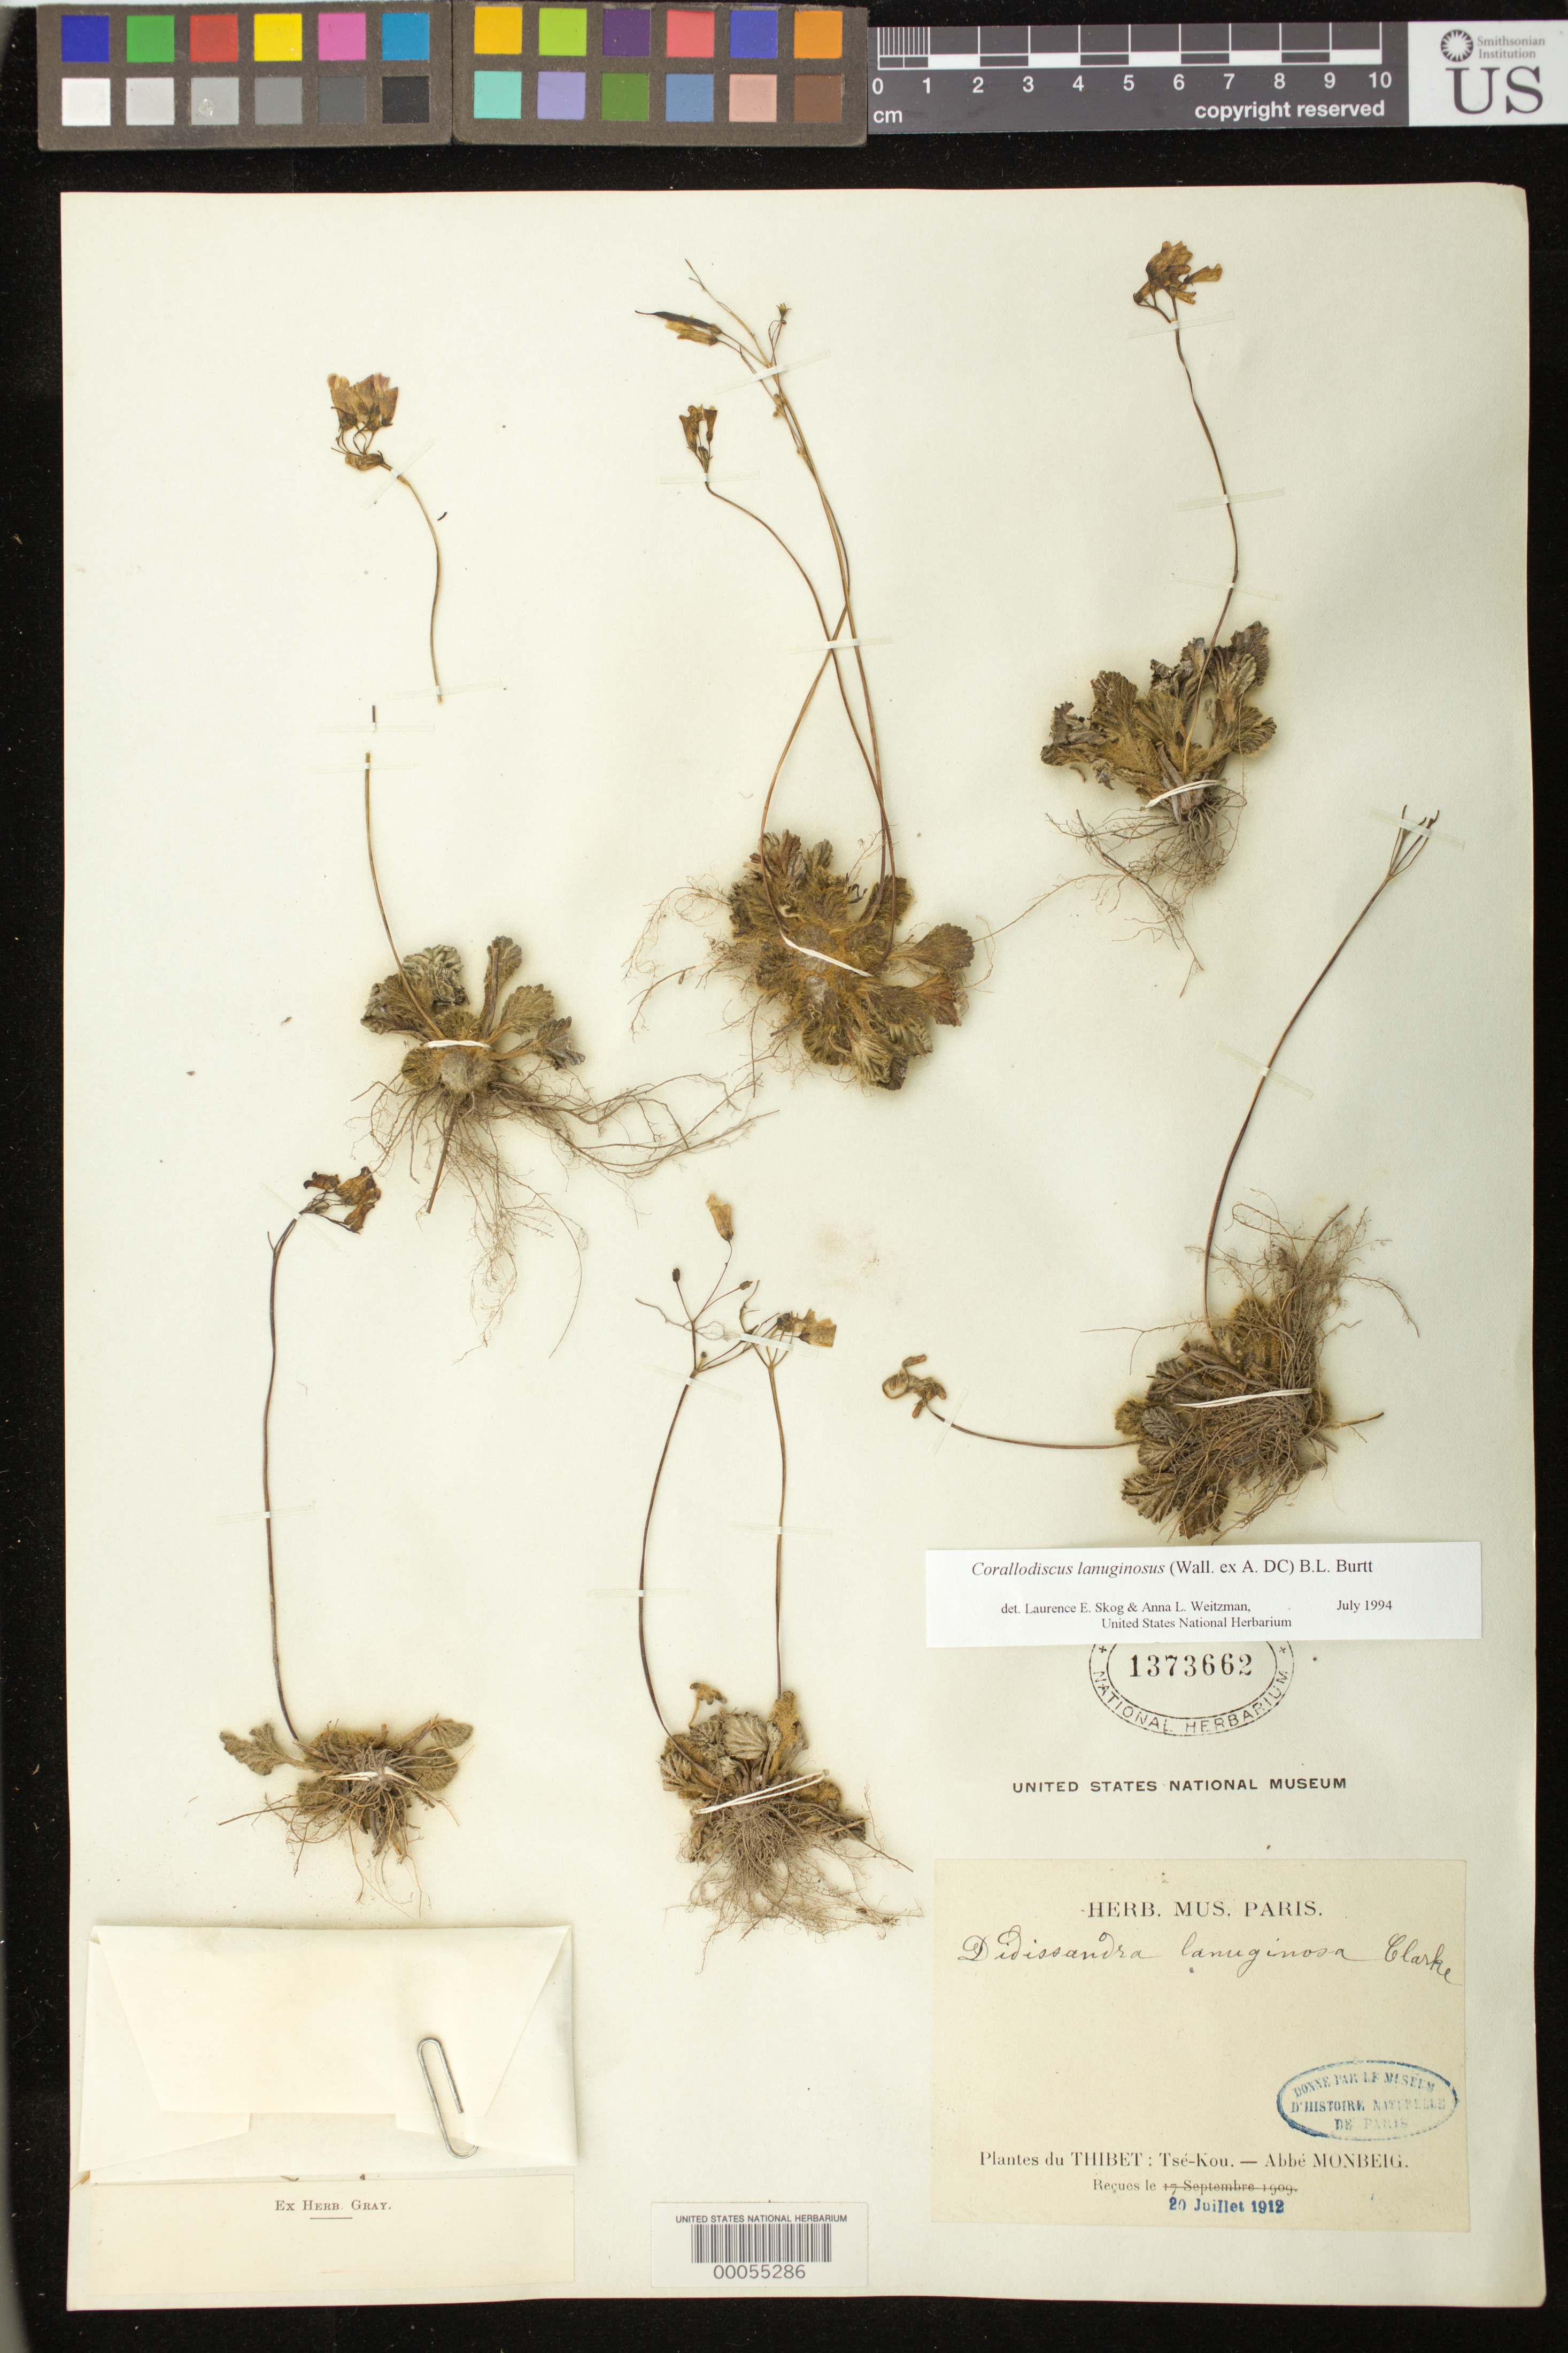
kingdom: Plantae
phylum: Tracheophyta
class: Magnoliopsida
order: Lamiales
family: Gesneriaceae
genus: Corallodiscus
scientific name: Corallodiscus lanuginosus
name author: (Wall. ex R. Br.) B.L. Burtt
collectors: A. Monbeig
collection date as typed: Sep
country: China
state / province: Xizang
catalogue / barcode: US 1373662